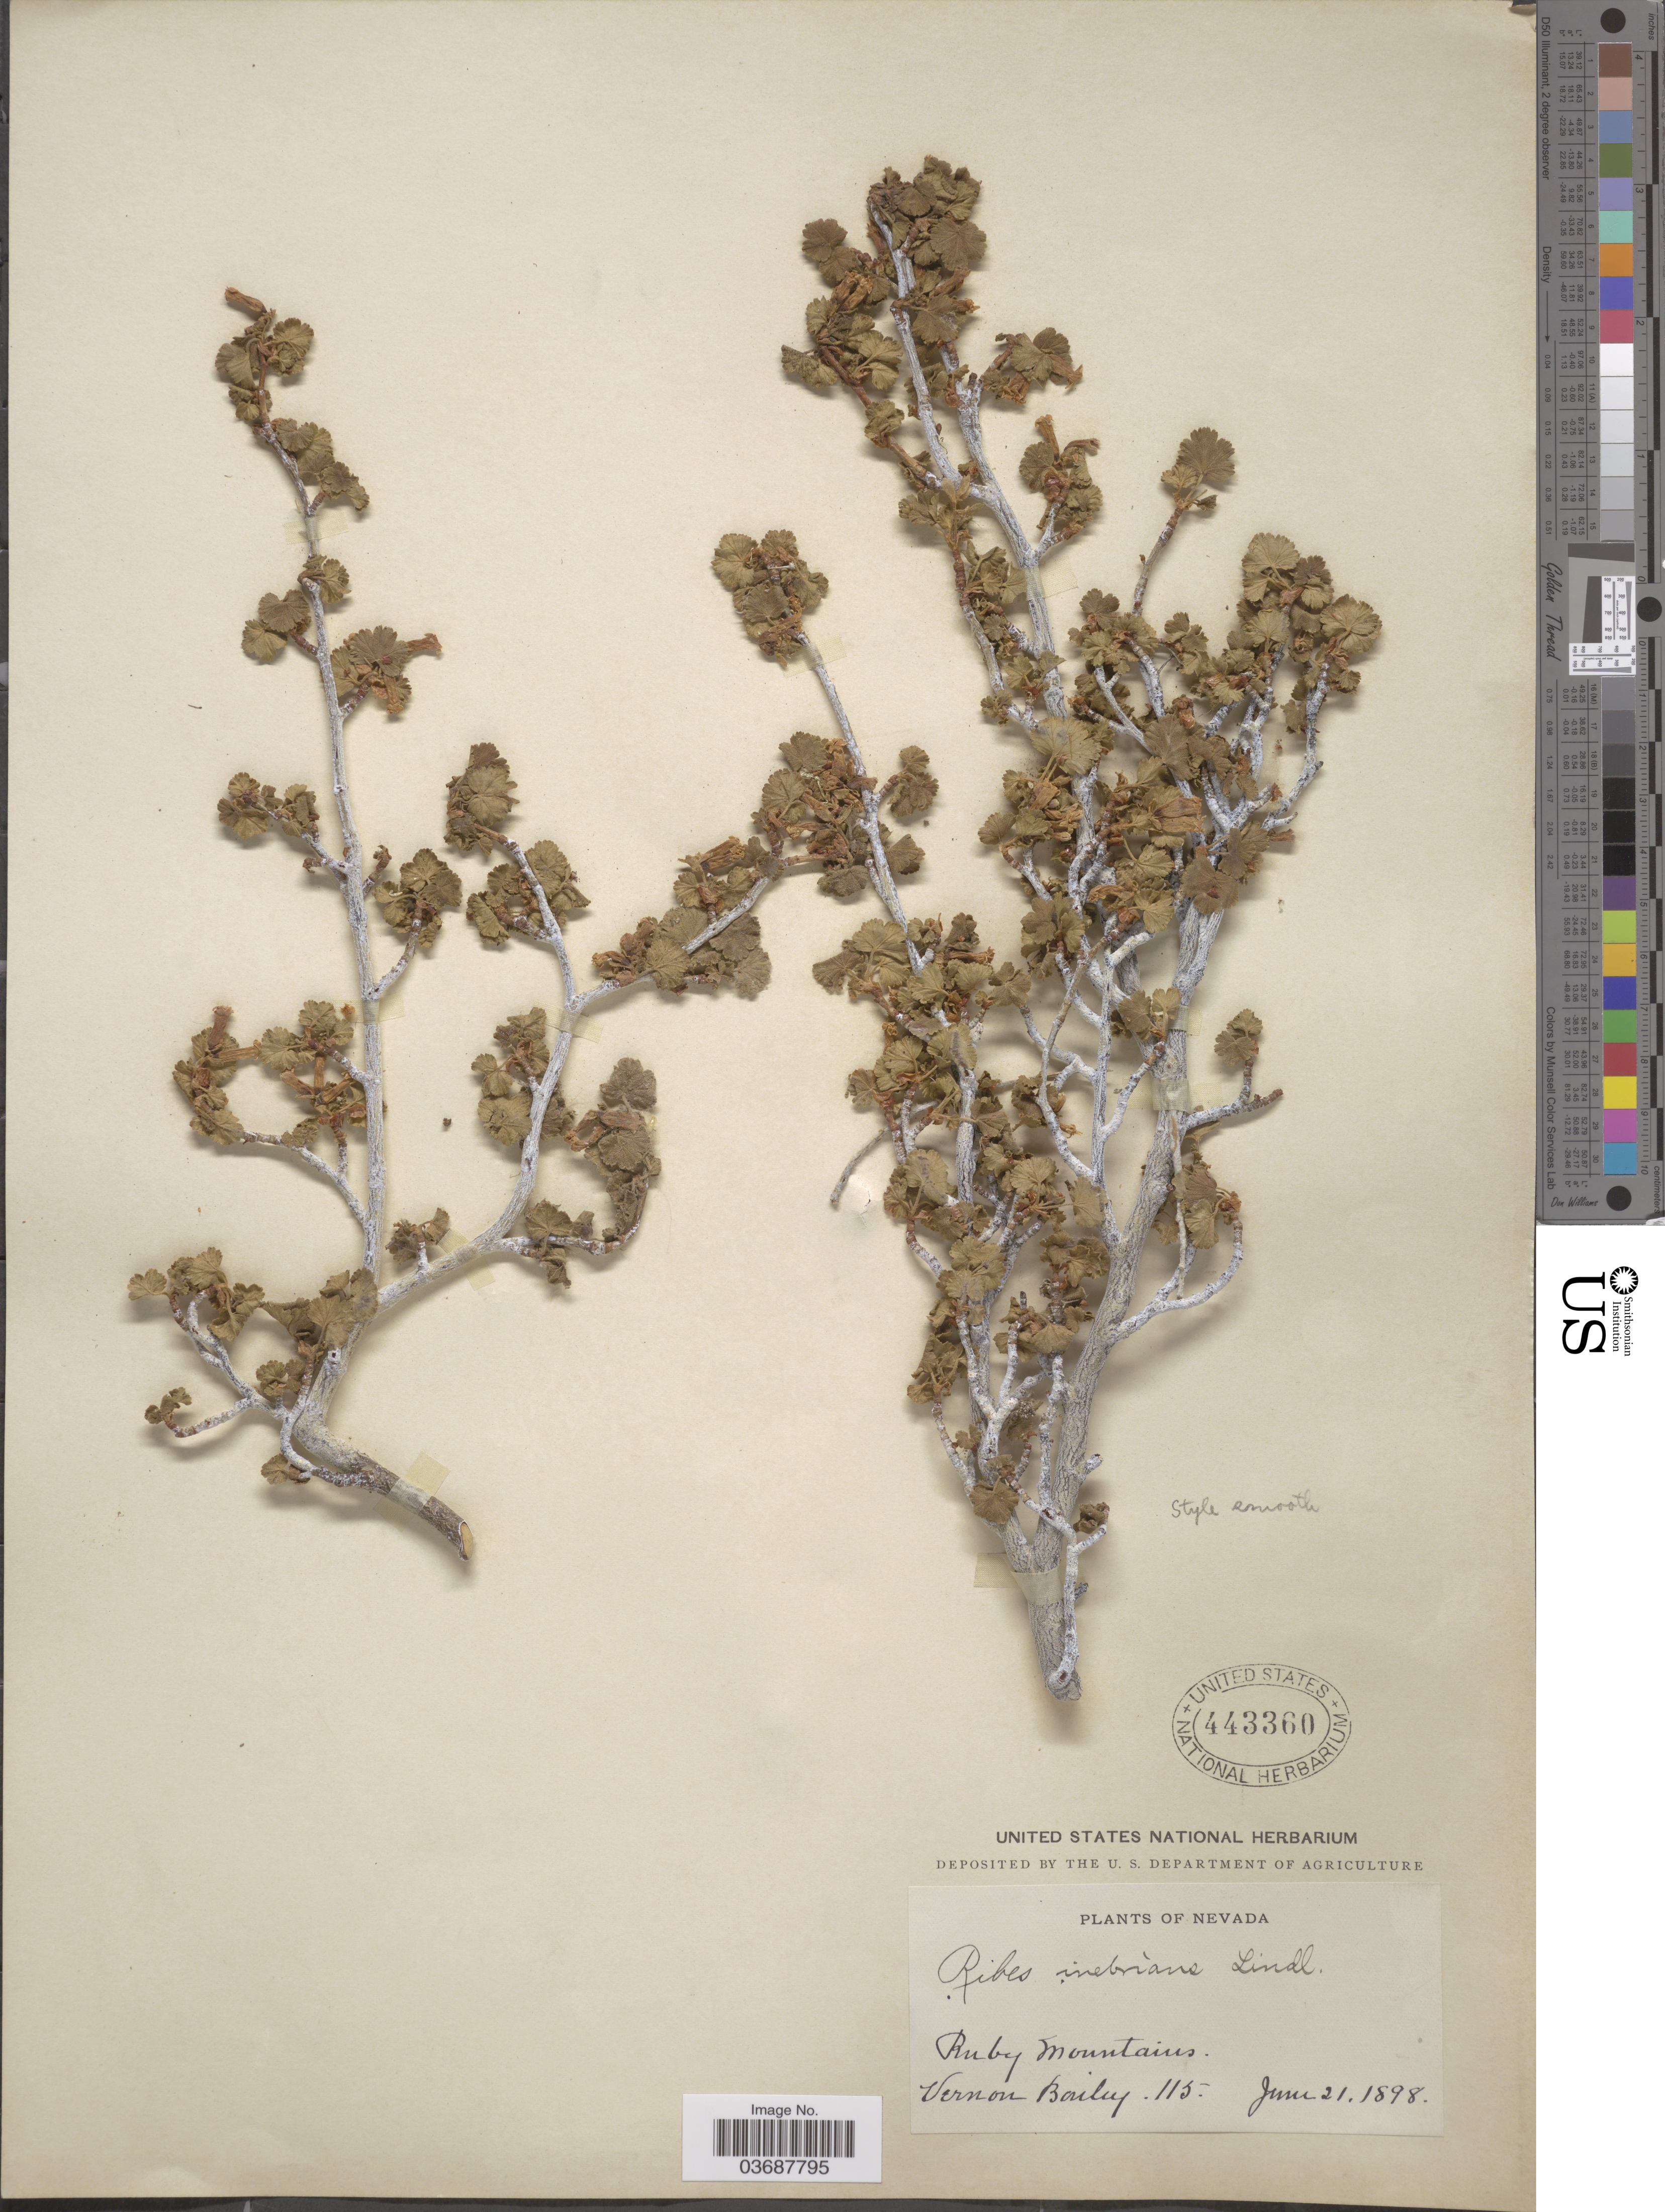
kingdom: Plantae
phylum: Tracheophyta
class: Magnoliopsida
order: Saxifragales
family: Grossulariaceae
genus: Ribes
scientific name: Ribes inebrians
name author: Lindl.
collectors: V. O. Bailey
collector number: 115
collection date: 1898-06-21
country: United States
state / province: Nevada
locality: Ruby Mountains.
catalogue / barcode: US 443360